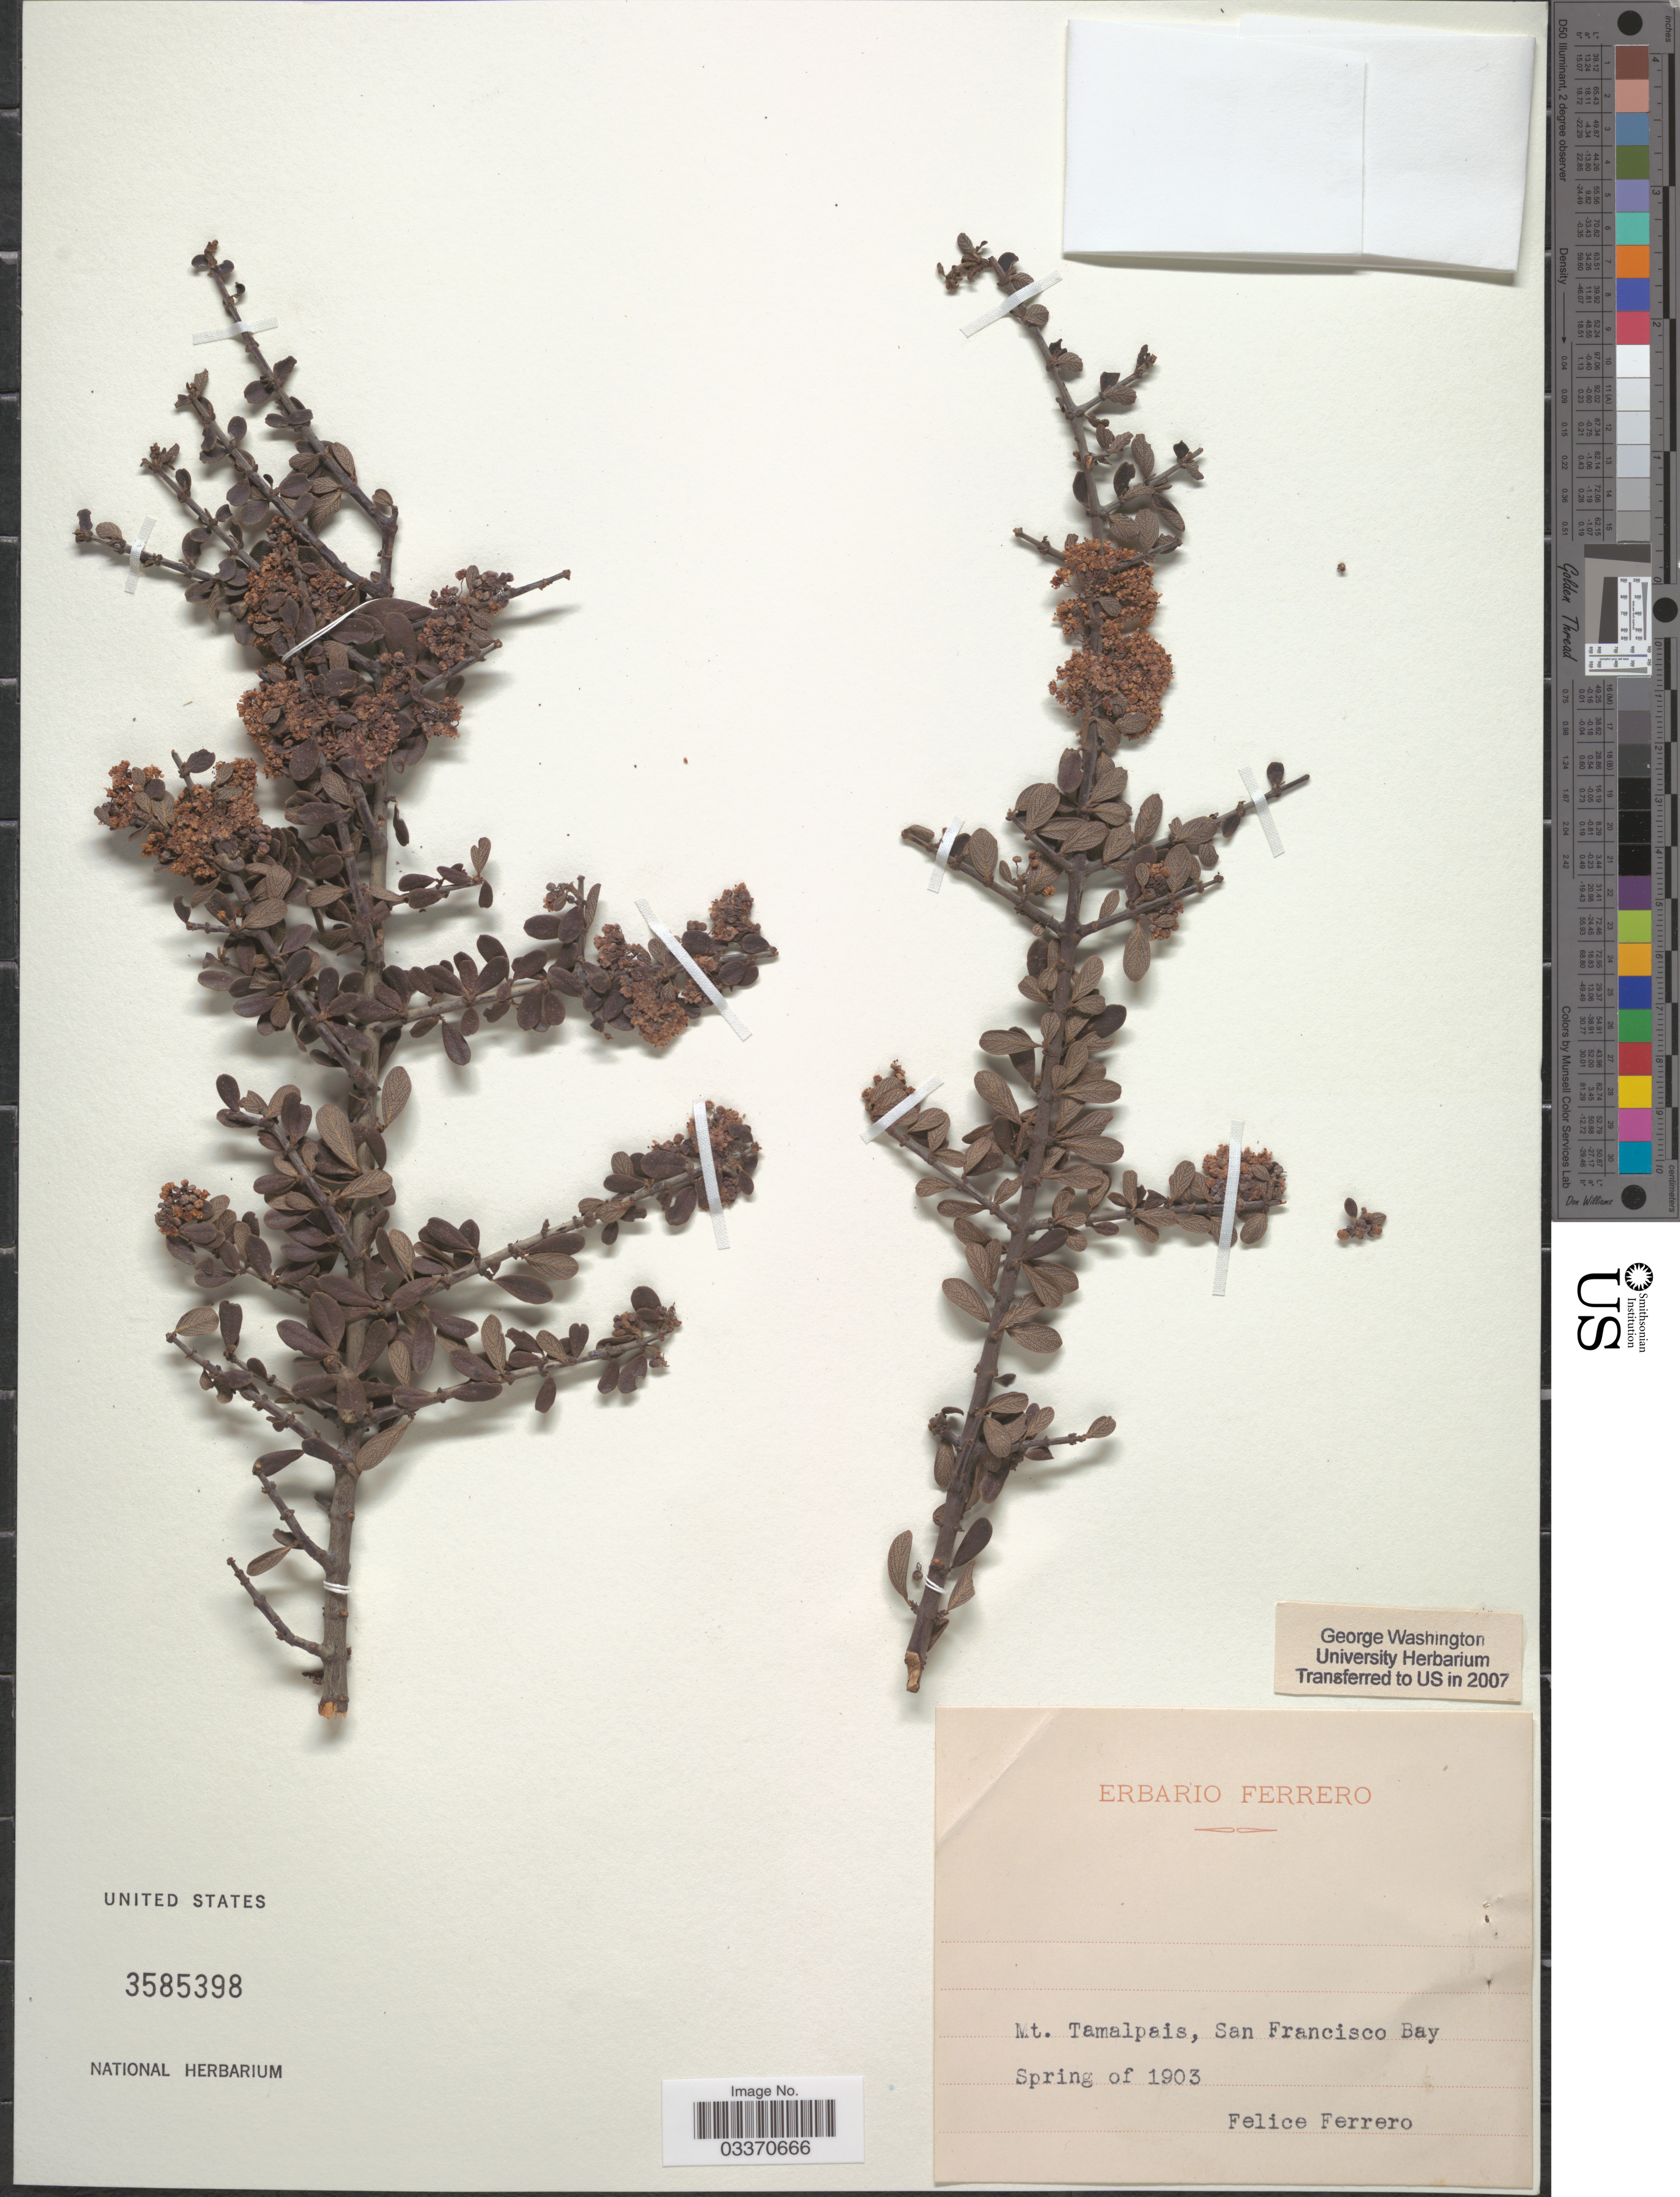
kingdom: Plantae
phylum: Tracheophyta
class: Magnoliopsida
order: Rosales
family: Rhamnaceae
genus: Ceanothus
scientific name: Ceanothus sp.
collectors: F. Ferrero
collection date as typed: Spring of 1903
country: United States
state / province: California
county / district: San Francisco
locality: Mt. Tamalpais, San Francisco Bay.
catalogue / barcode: US 3585398